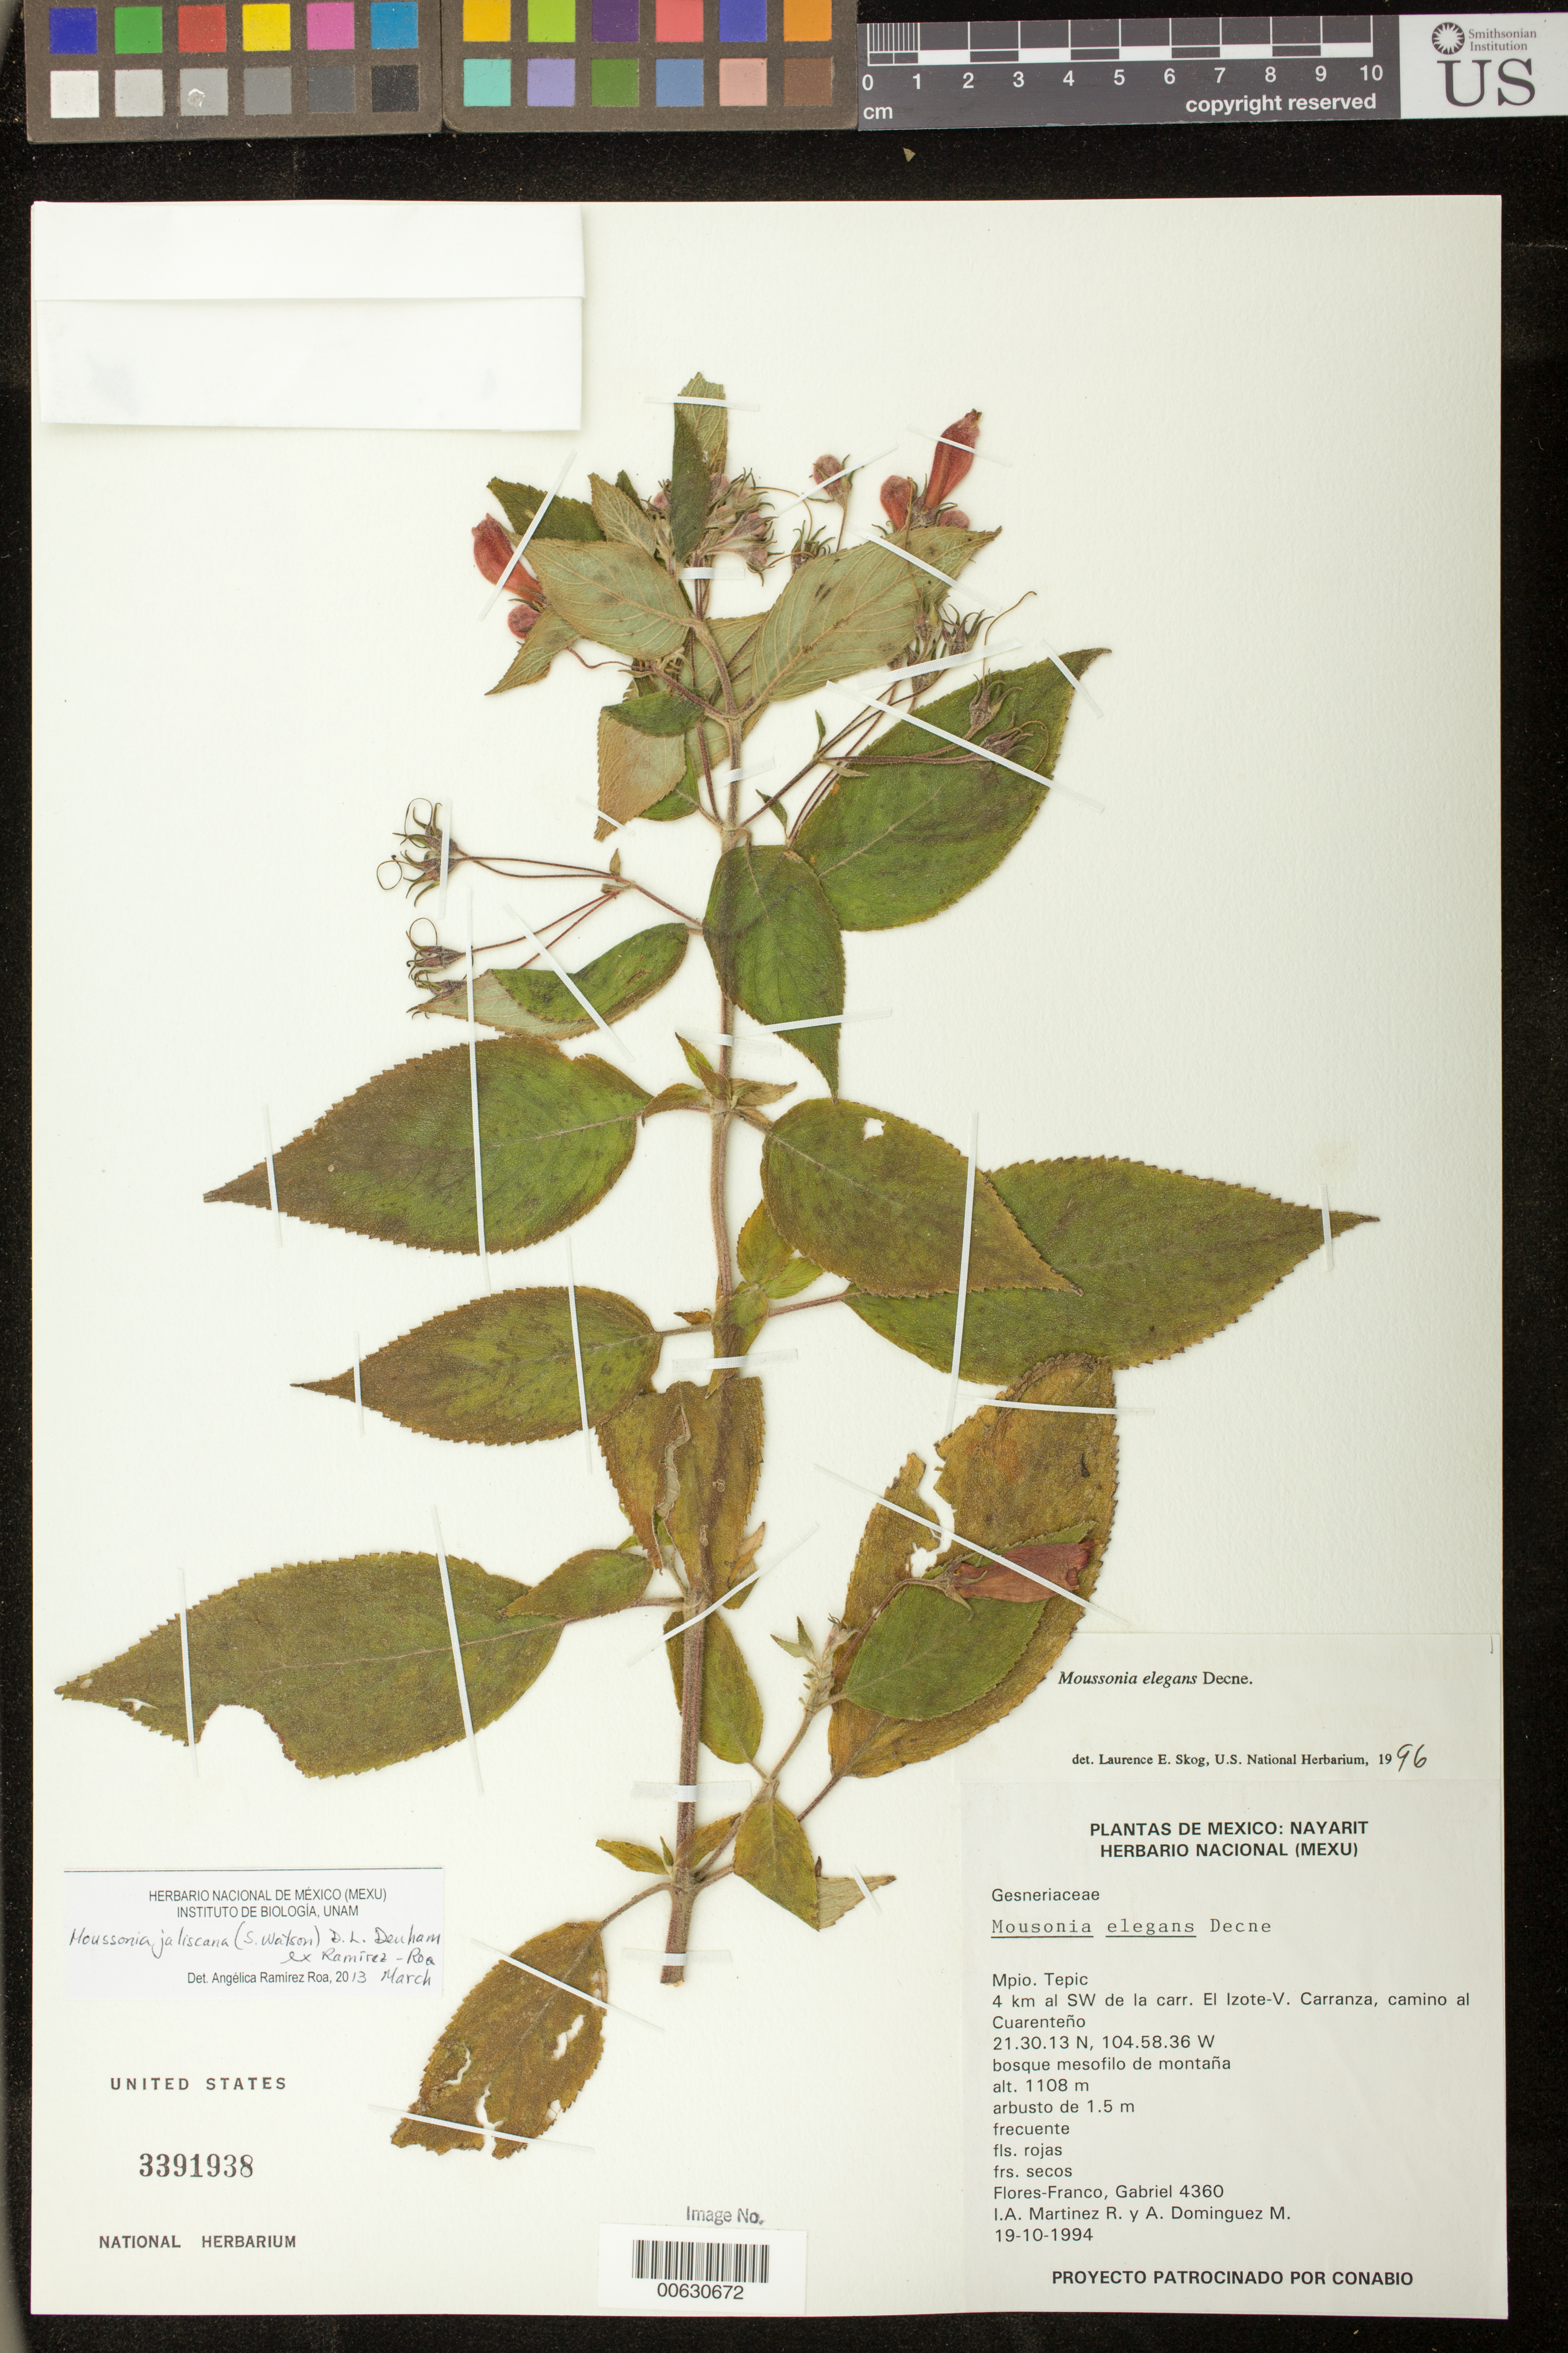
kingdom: Plantae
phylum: Tracheophyta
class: Magnoliopsida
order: Lamiales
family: Gesneriaceae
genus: Moussonia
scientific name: Moussonia jaliscana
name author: (S. Watson) D.L. Denham ex Ram.-Roa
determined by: Ramírez-Roa, A.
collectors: G. Flores F., I. A. Martinez R. & A. Dominguez M.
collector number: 4360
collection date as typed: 19 Oct 1994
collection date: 1994-10-19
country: Mexico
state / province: Nayarit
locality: Mpio. Tepic, 4 km al SW de la carr. El Izote-V. Carranza, camino al Cuarenteño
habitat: Bosque mesofilo de montaña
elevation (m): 1108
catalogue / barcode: US 3391938